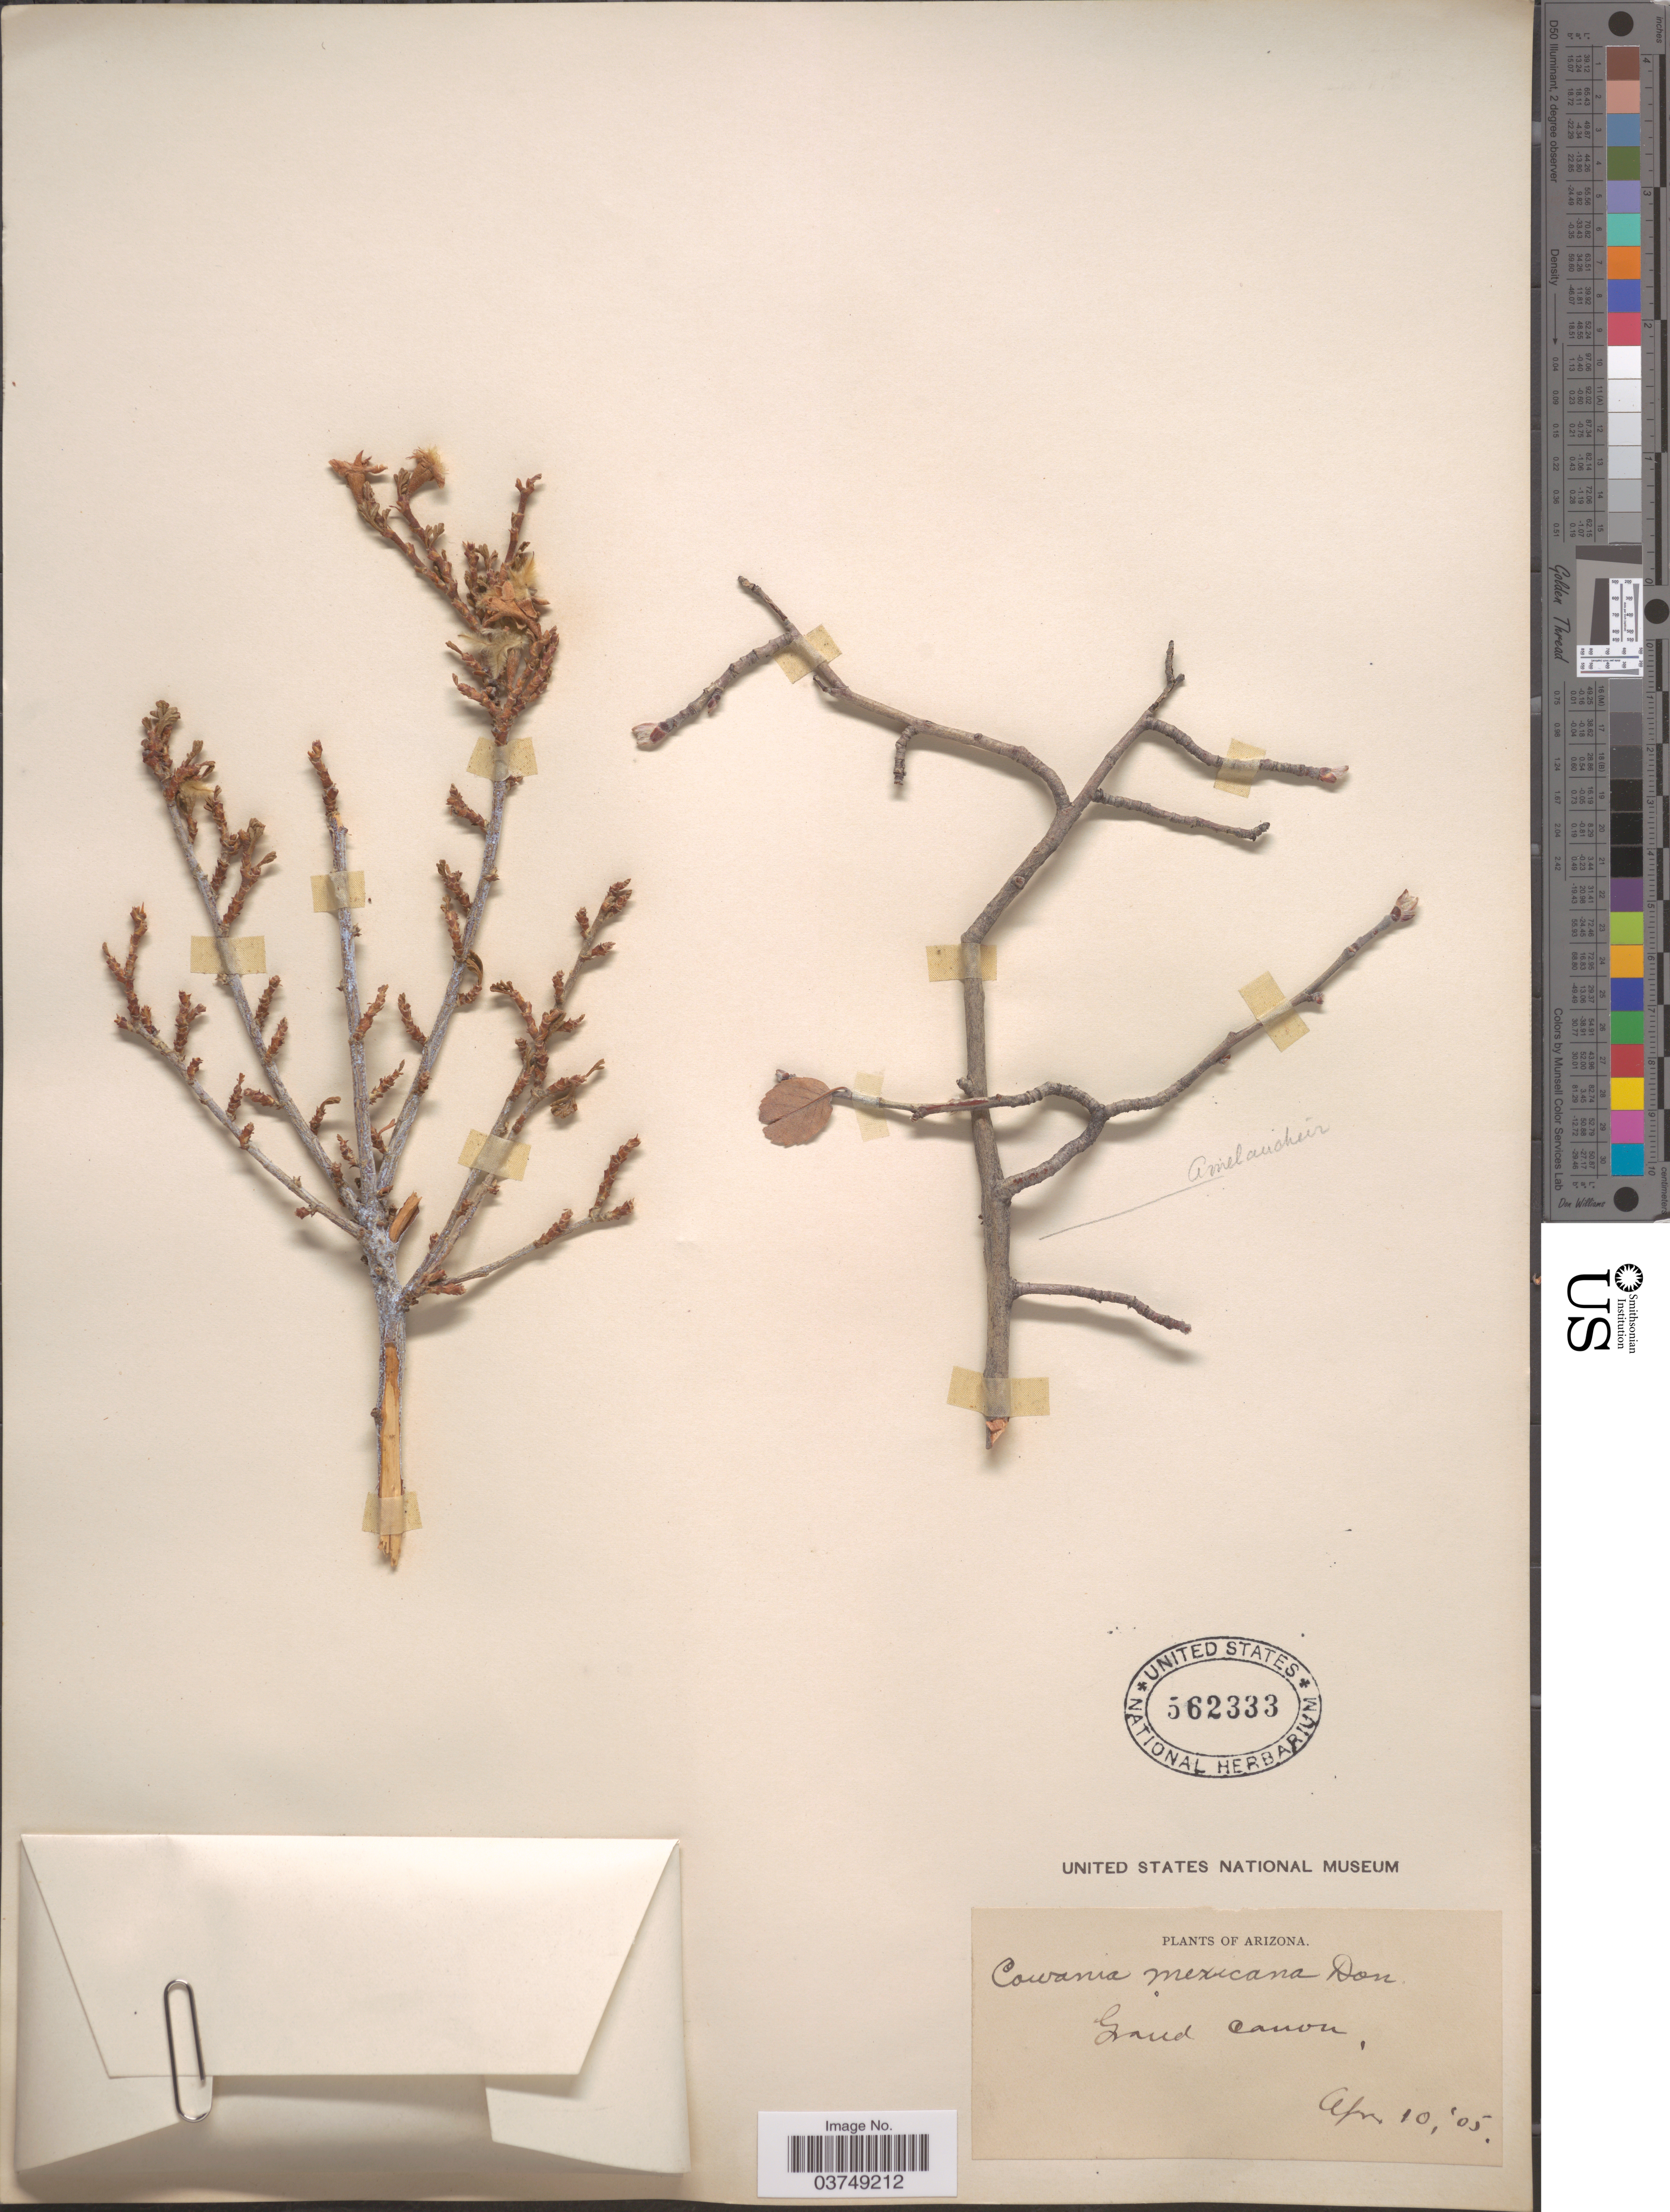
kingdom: Plantae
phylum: Tracheophyta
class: Magnoliopsida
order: Rosales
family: Rosaceae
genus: Purshia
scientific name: Purshia stansburyana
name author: (Torr.) Henrickson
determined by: Strong, Mark T., (BOT), Smithsonian Institution - National Museum of Natural History (UNITED STATES)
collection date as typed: Transcribed d/m/y: 10/4/5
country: United States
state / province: Arizona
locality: Grand Canon.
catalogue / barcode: US 562333